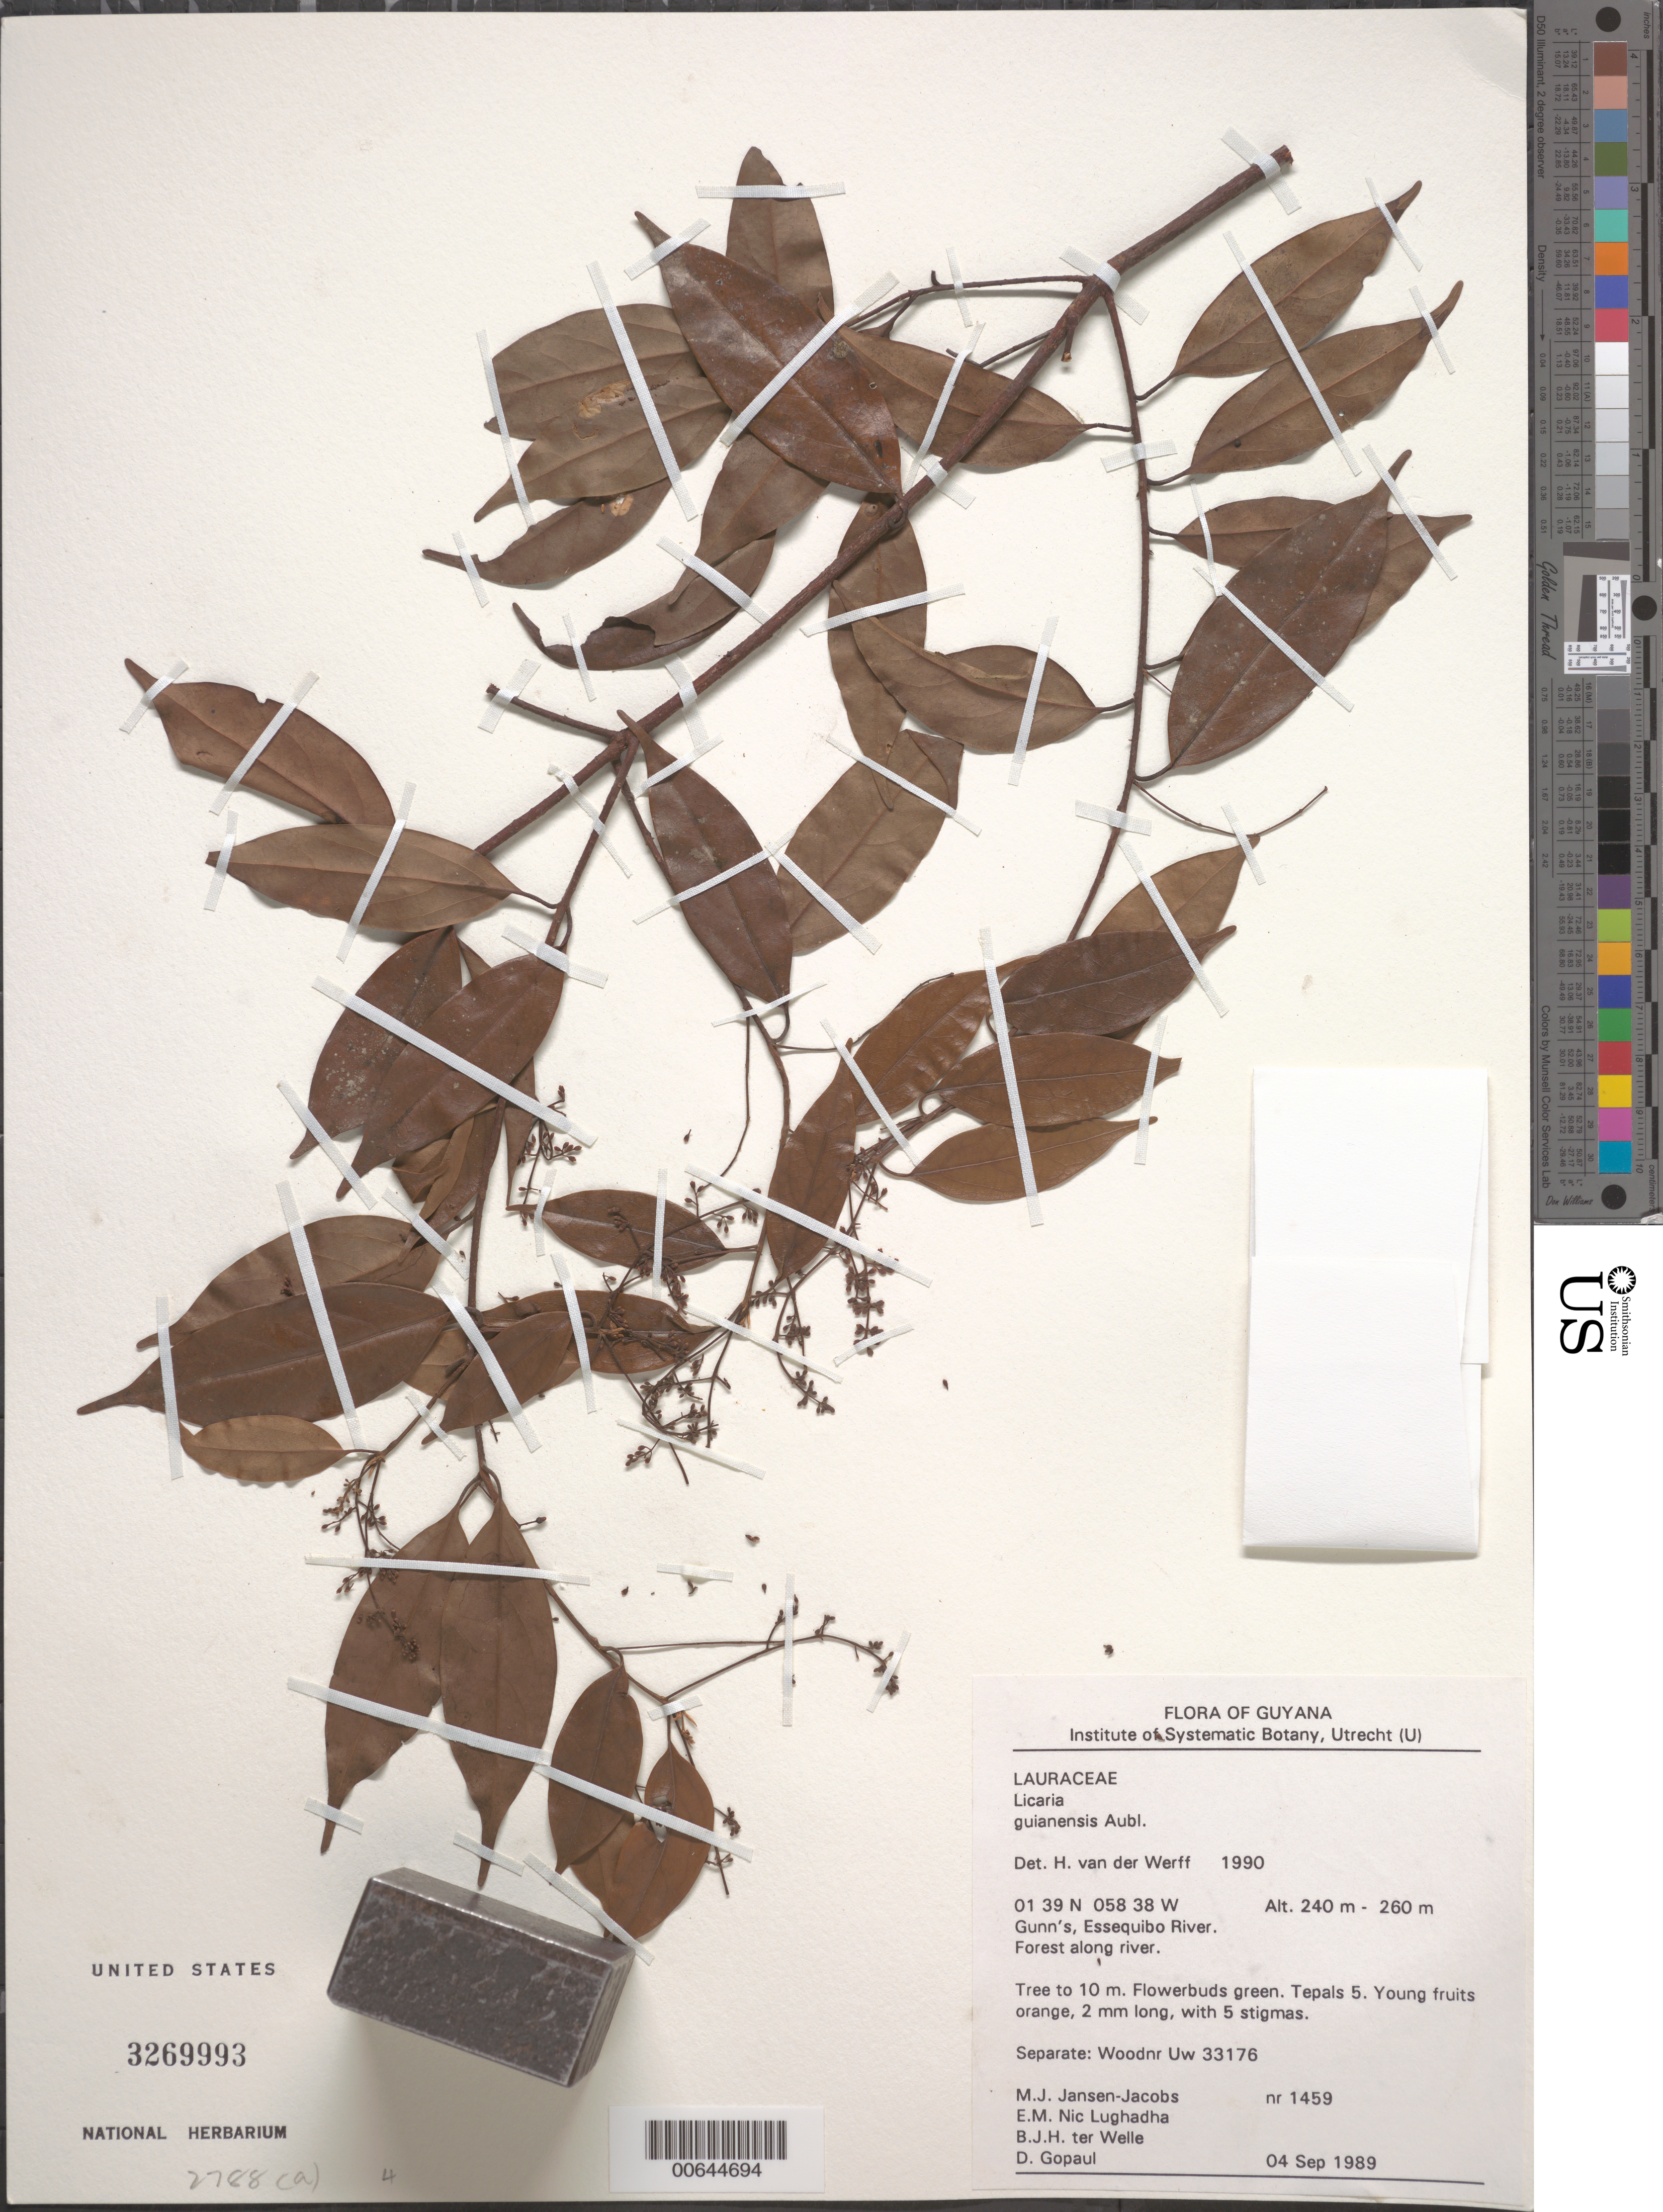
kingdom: Plantae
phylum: Tracheophyta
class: Magnoliopsida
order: Laurales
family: Lauraceae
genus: Licaria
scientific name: Licaria guianensis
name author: Aubl.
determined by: van der Werff, H., (MO), Missouri Botanical Garden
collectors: M. J. Jansen-Jacobs, E. Nic Lughadha, B. Welle & D. Gopaul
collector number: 1459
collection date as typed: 4-Sep-89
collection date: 1989-09-04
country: Guyana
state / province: U. Takutu-U. Essequibo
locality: Gunn's, Essequibo River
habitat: Forest along the river.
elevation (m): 240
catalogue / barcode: US 3269993